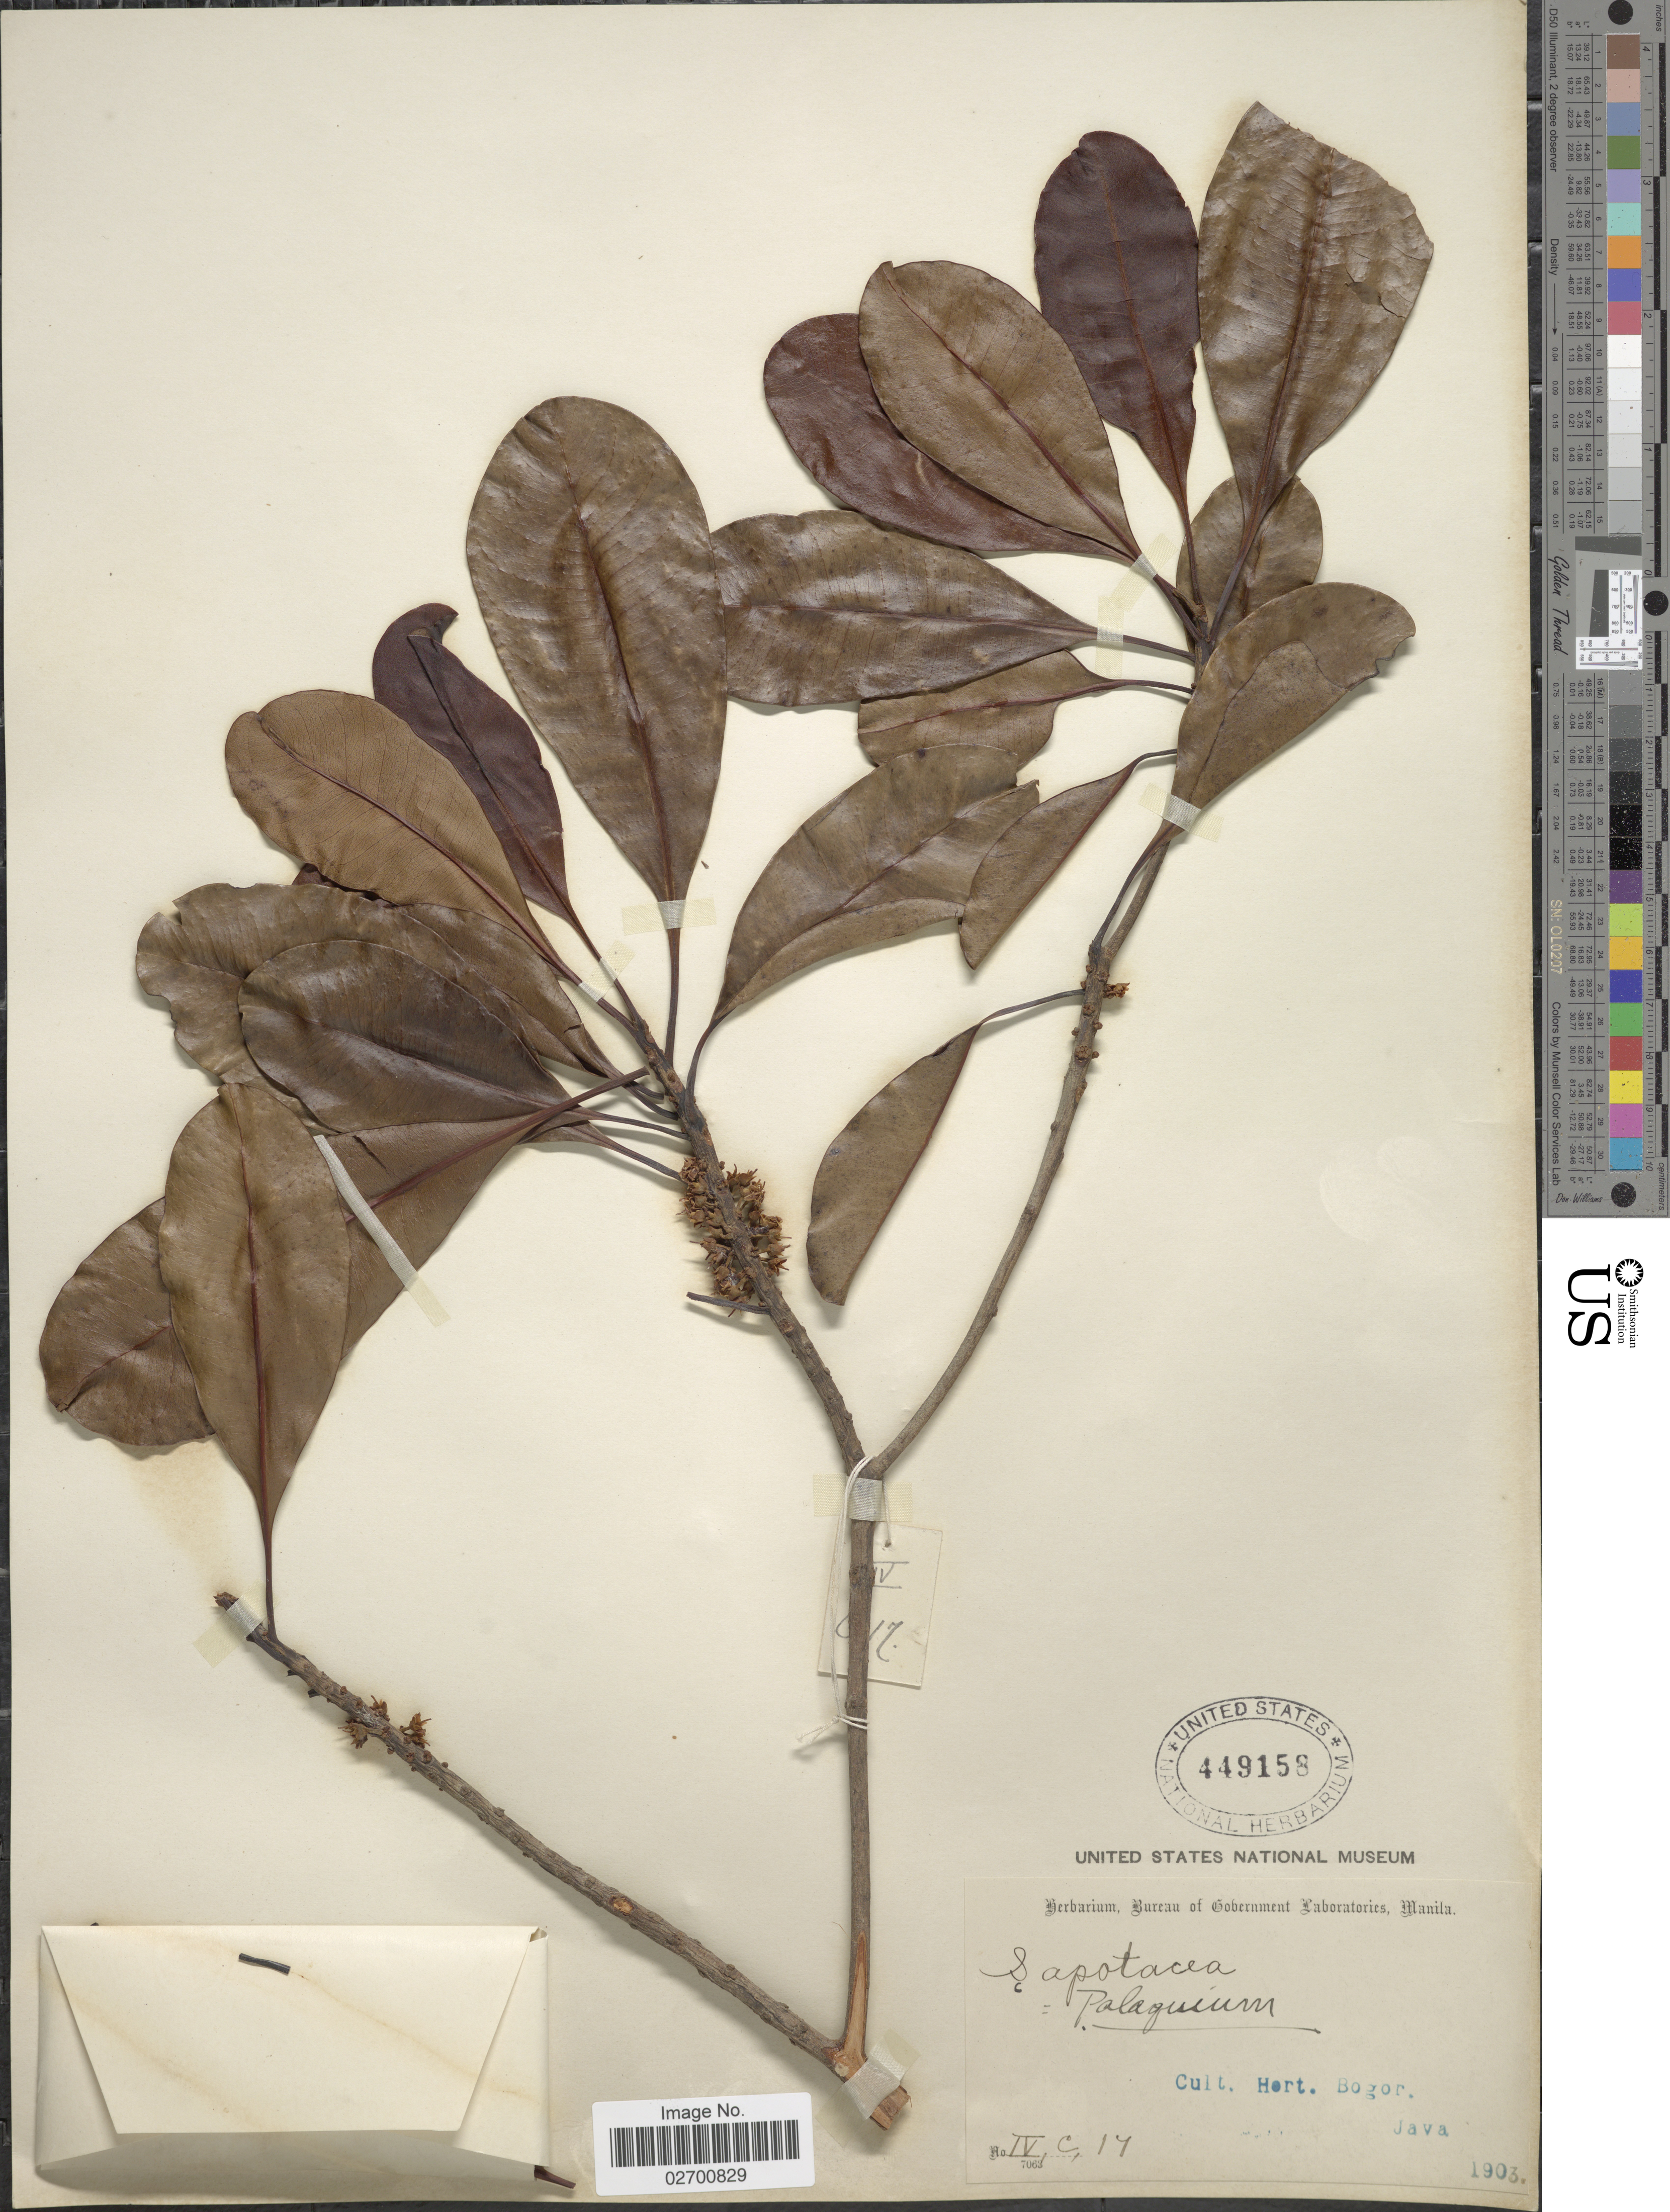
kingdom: Plantae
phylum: Tracheophyta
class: Magnoliopsida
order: Ericales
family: Sapotaceae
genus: Palaquium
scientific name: Palaquium sp.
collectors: Ex herb. Bureau of Government Laboratories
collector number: IV, C, 17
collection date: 1903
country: Indonesia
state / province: Java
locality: Cult. Hort. Bogor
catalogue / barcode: US 449158